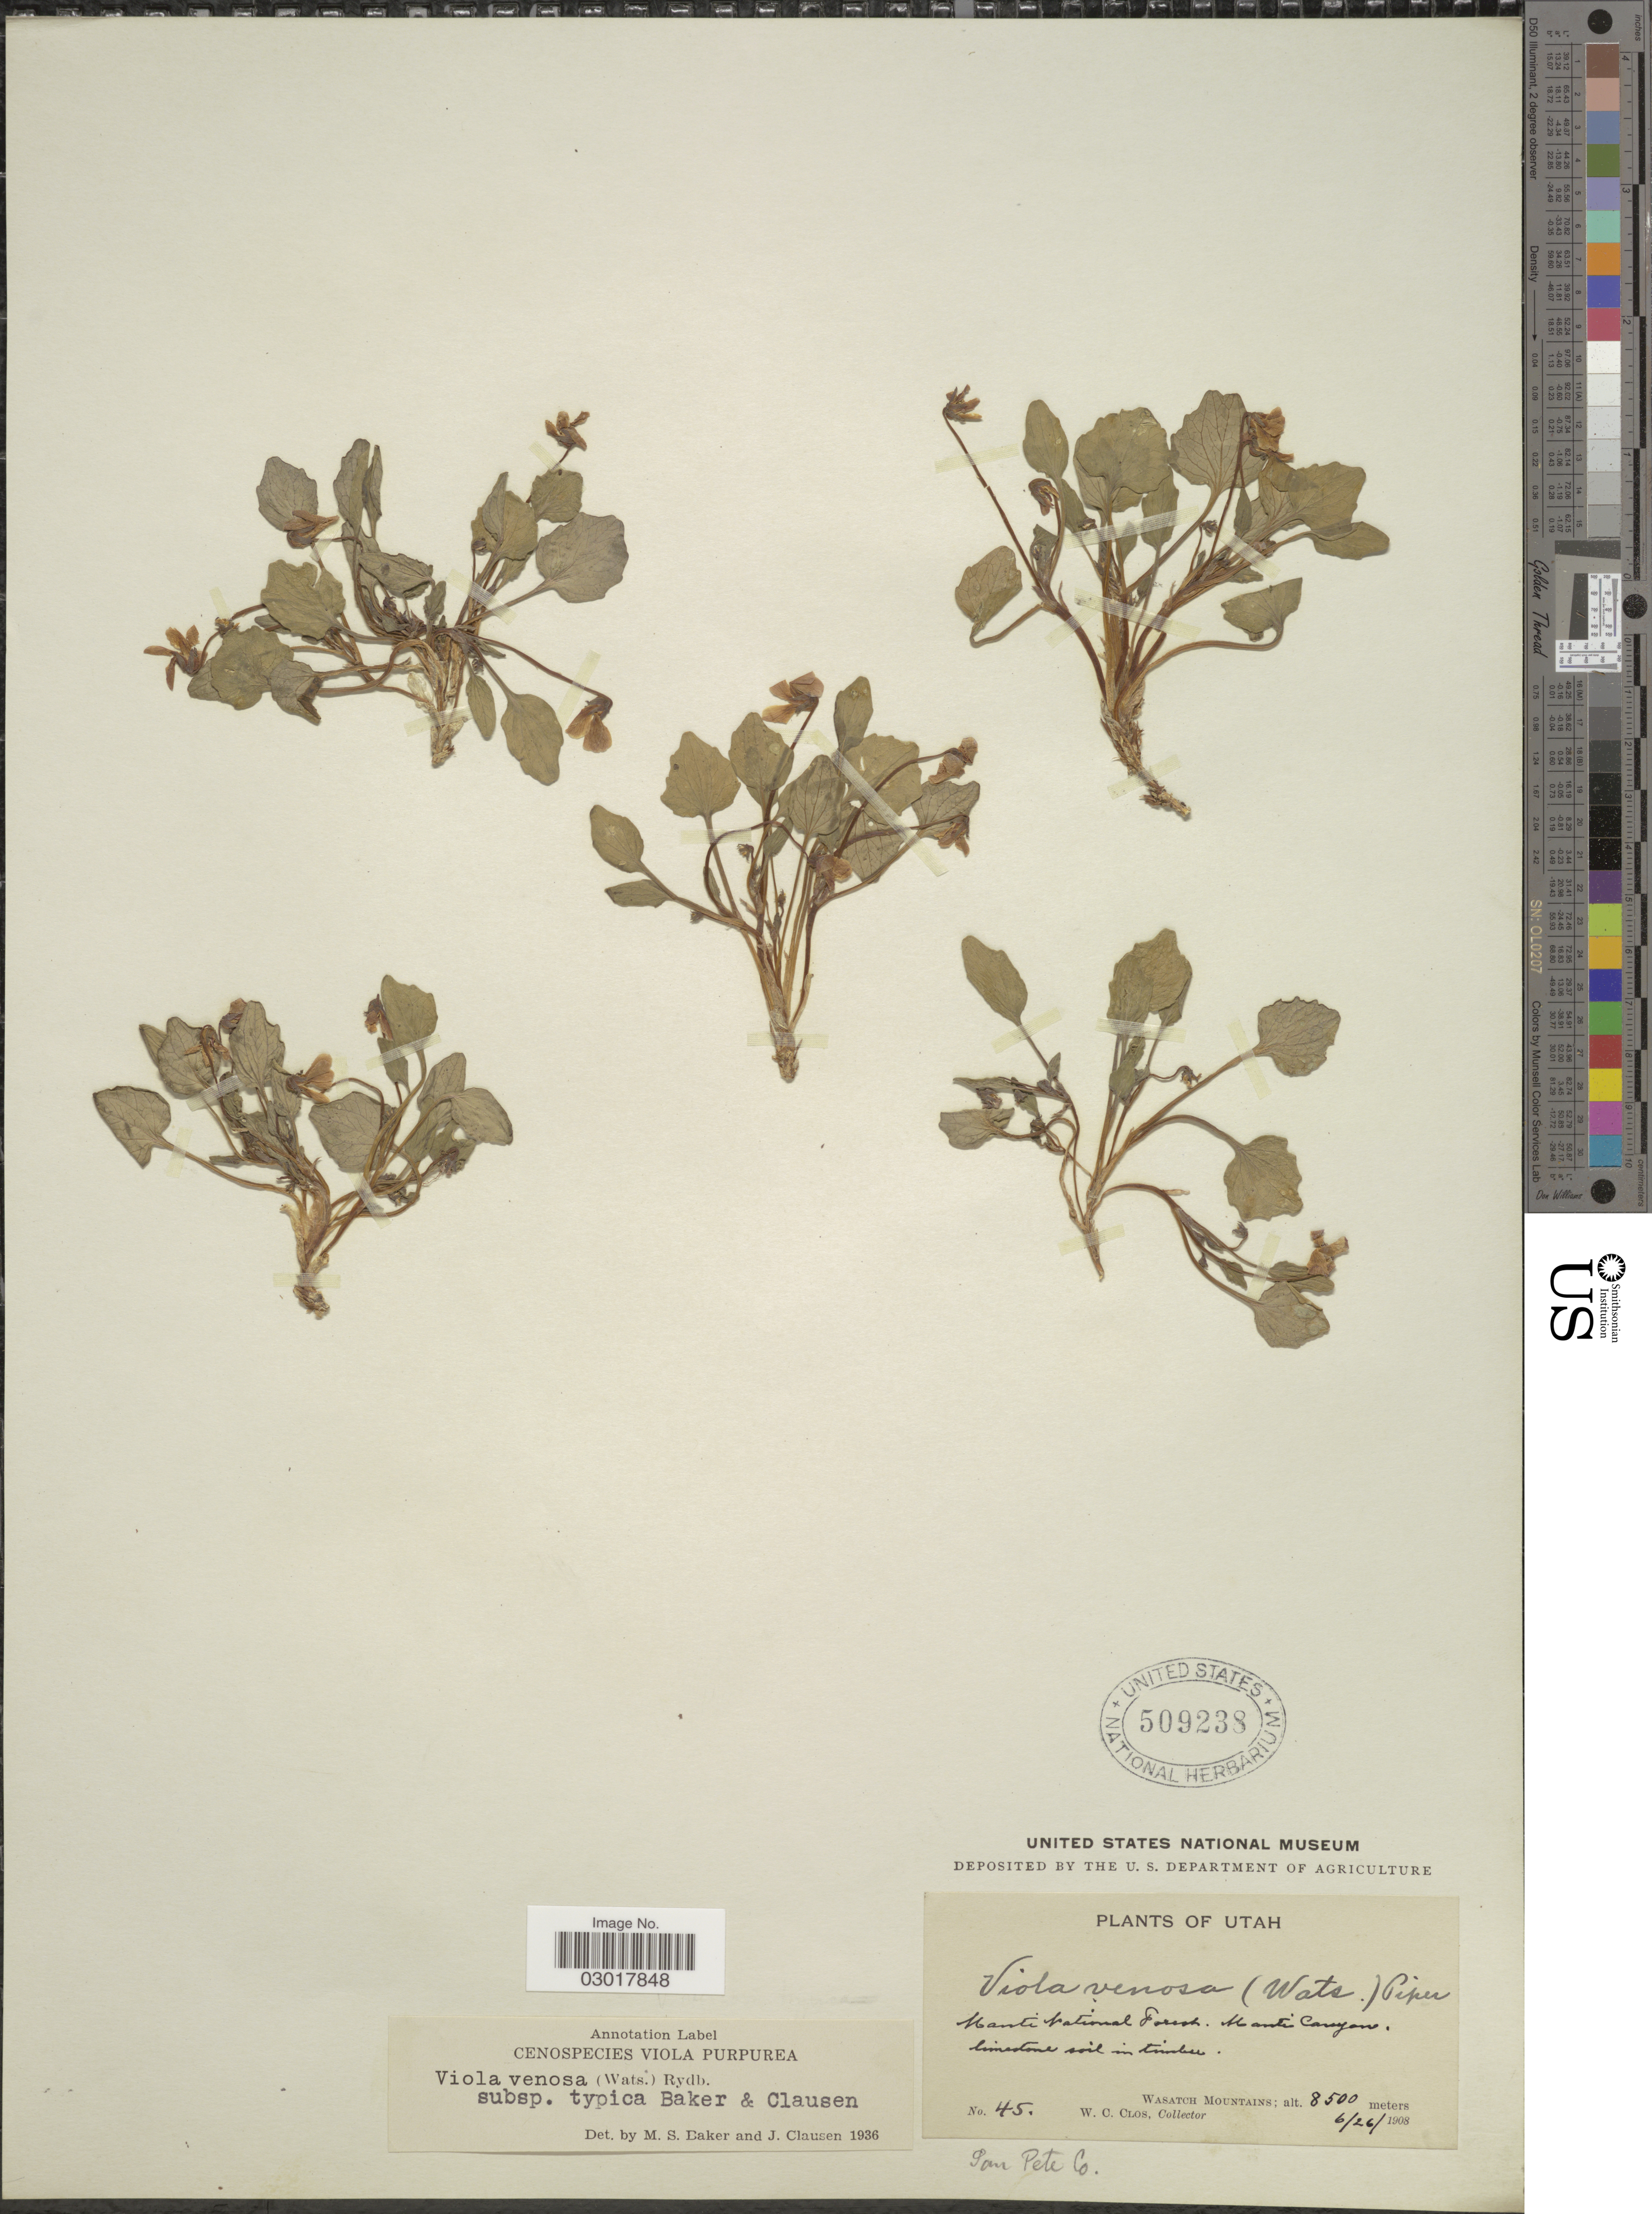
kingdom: Plantae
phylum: Tracheophyta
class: Magnoliopsida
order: Malpighiales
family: Violaceae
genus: Viola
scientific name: Viola venosa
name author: (S. Watson) Rydb.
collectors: W. C. Clos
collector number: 45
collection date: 1908-06-26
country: United States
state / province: Utah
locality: Manti National Forest. Manti Canyon. Wasatch Mountains. San Pete Co.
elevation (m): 8500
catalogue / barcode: US 509238